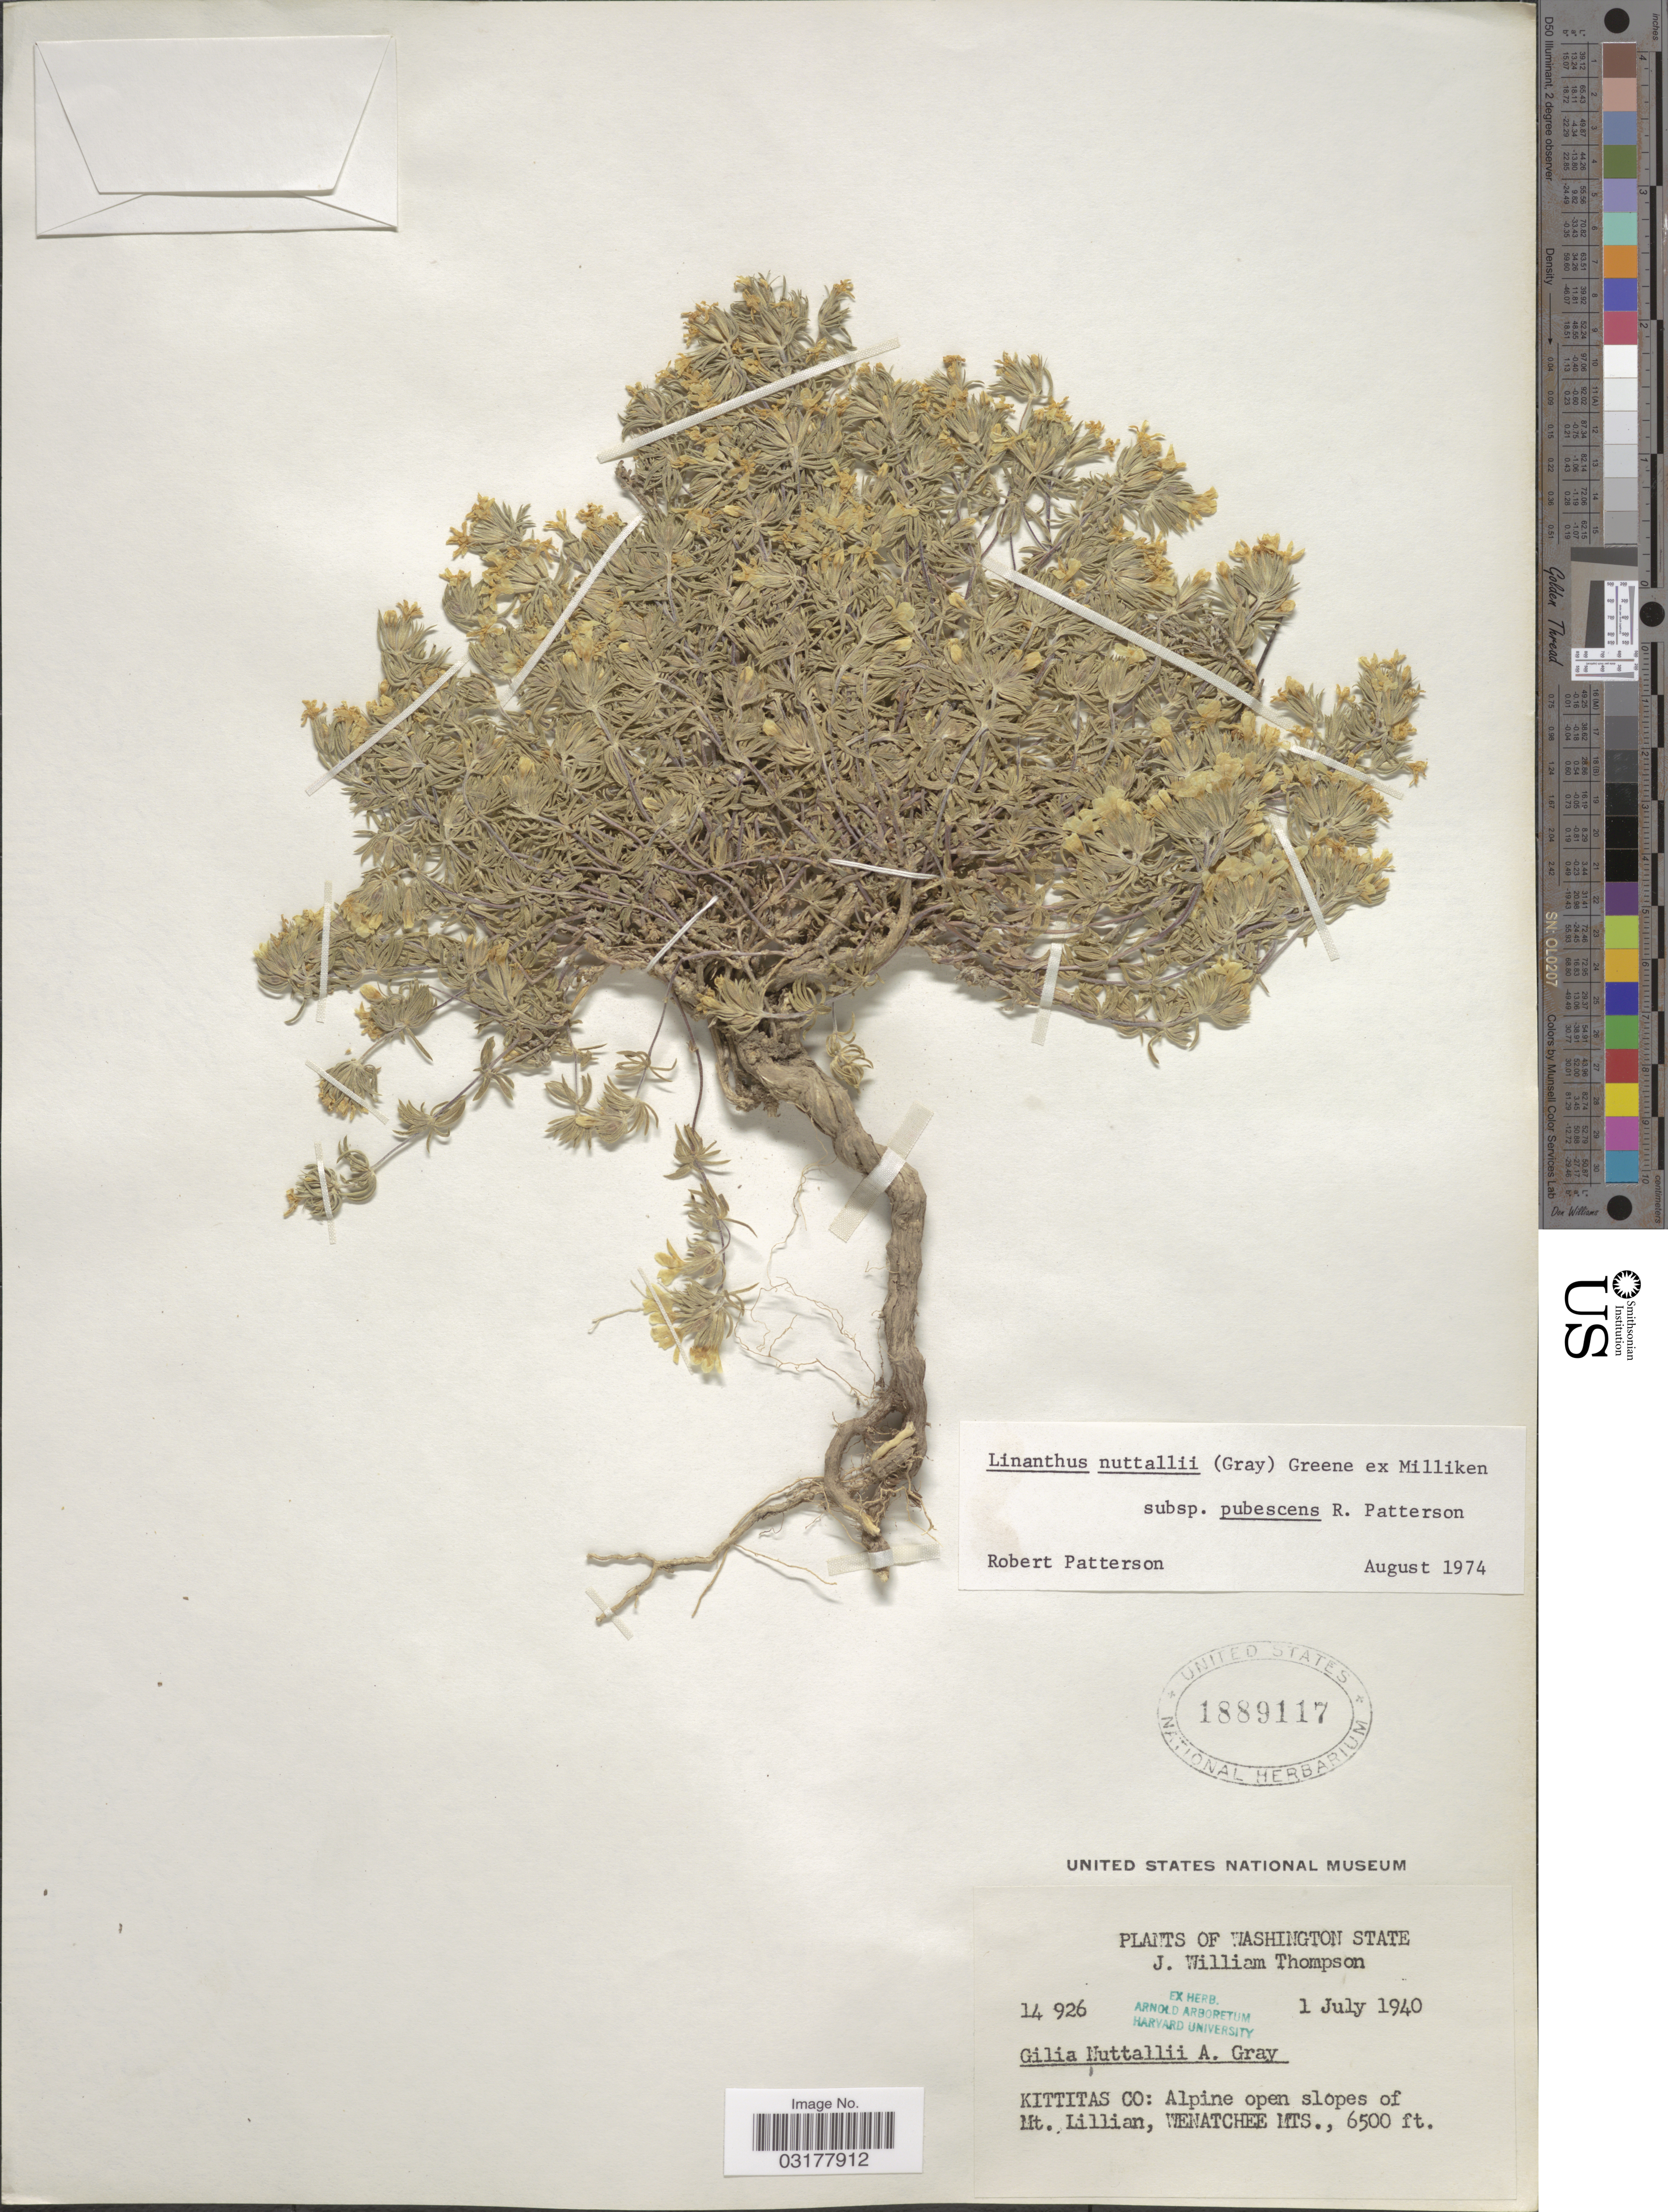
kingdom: Plantae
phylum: Tracheophyta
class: Magnoliopsida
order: Ericales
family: Polemoniaceae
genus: Leptosiphon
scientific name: Leptosiphon nuttallii subsp. pubescens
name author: (R. Patt.) J.M. Porter & L.A. Johnson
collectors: J. W. Thompson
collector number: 14926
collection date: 1940-07-01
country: United States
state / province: Washington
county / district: Kittitas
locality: Kittitas Co: Alpine open slopes of Mt. Lillian, Wenatchee Mts.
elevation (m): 1981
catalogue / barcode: US 1889117